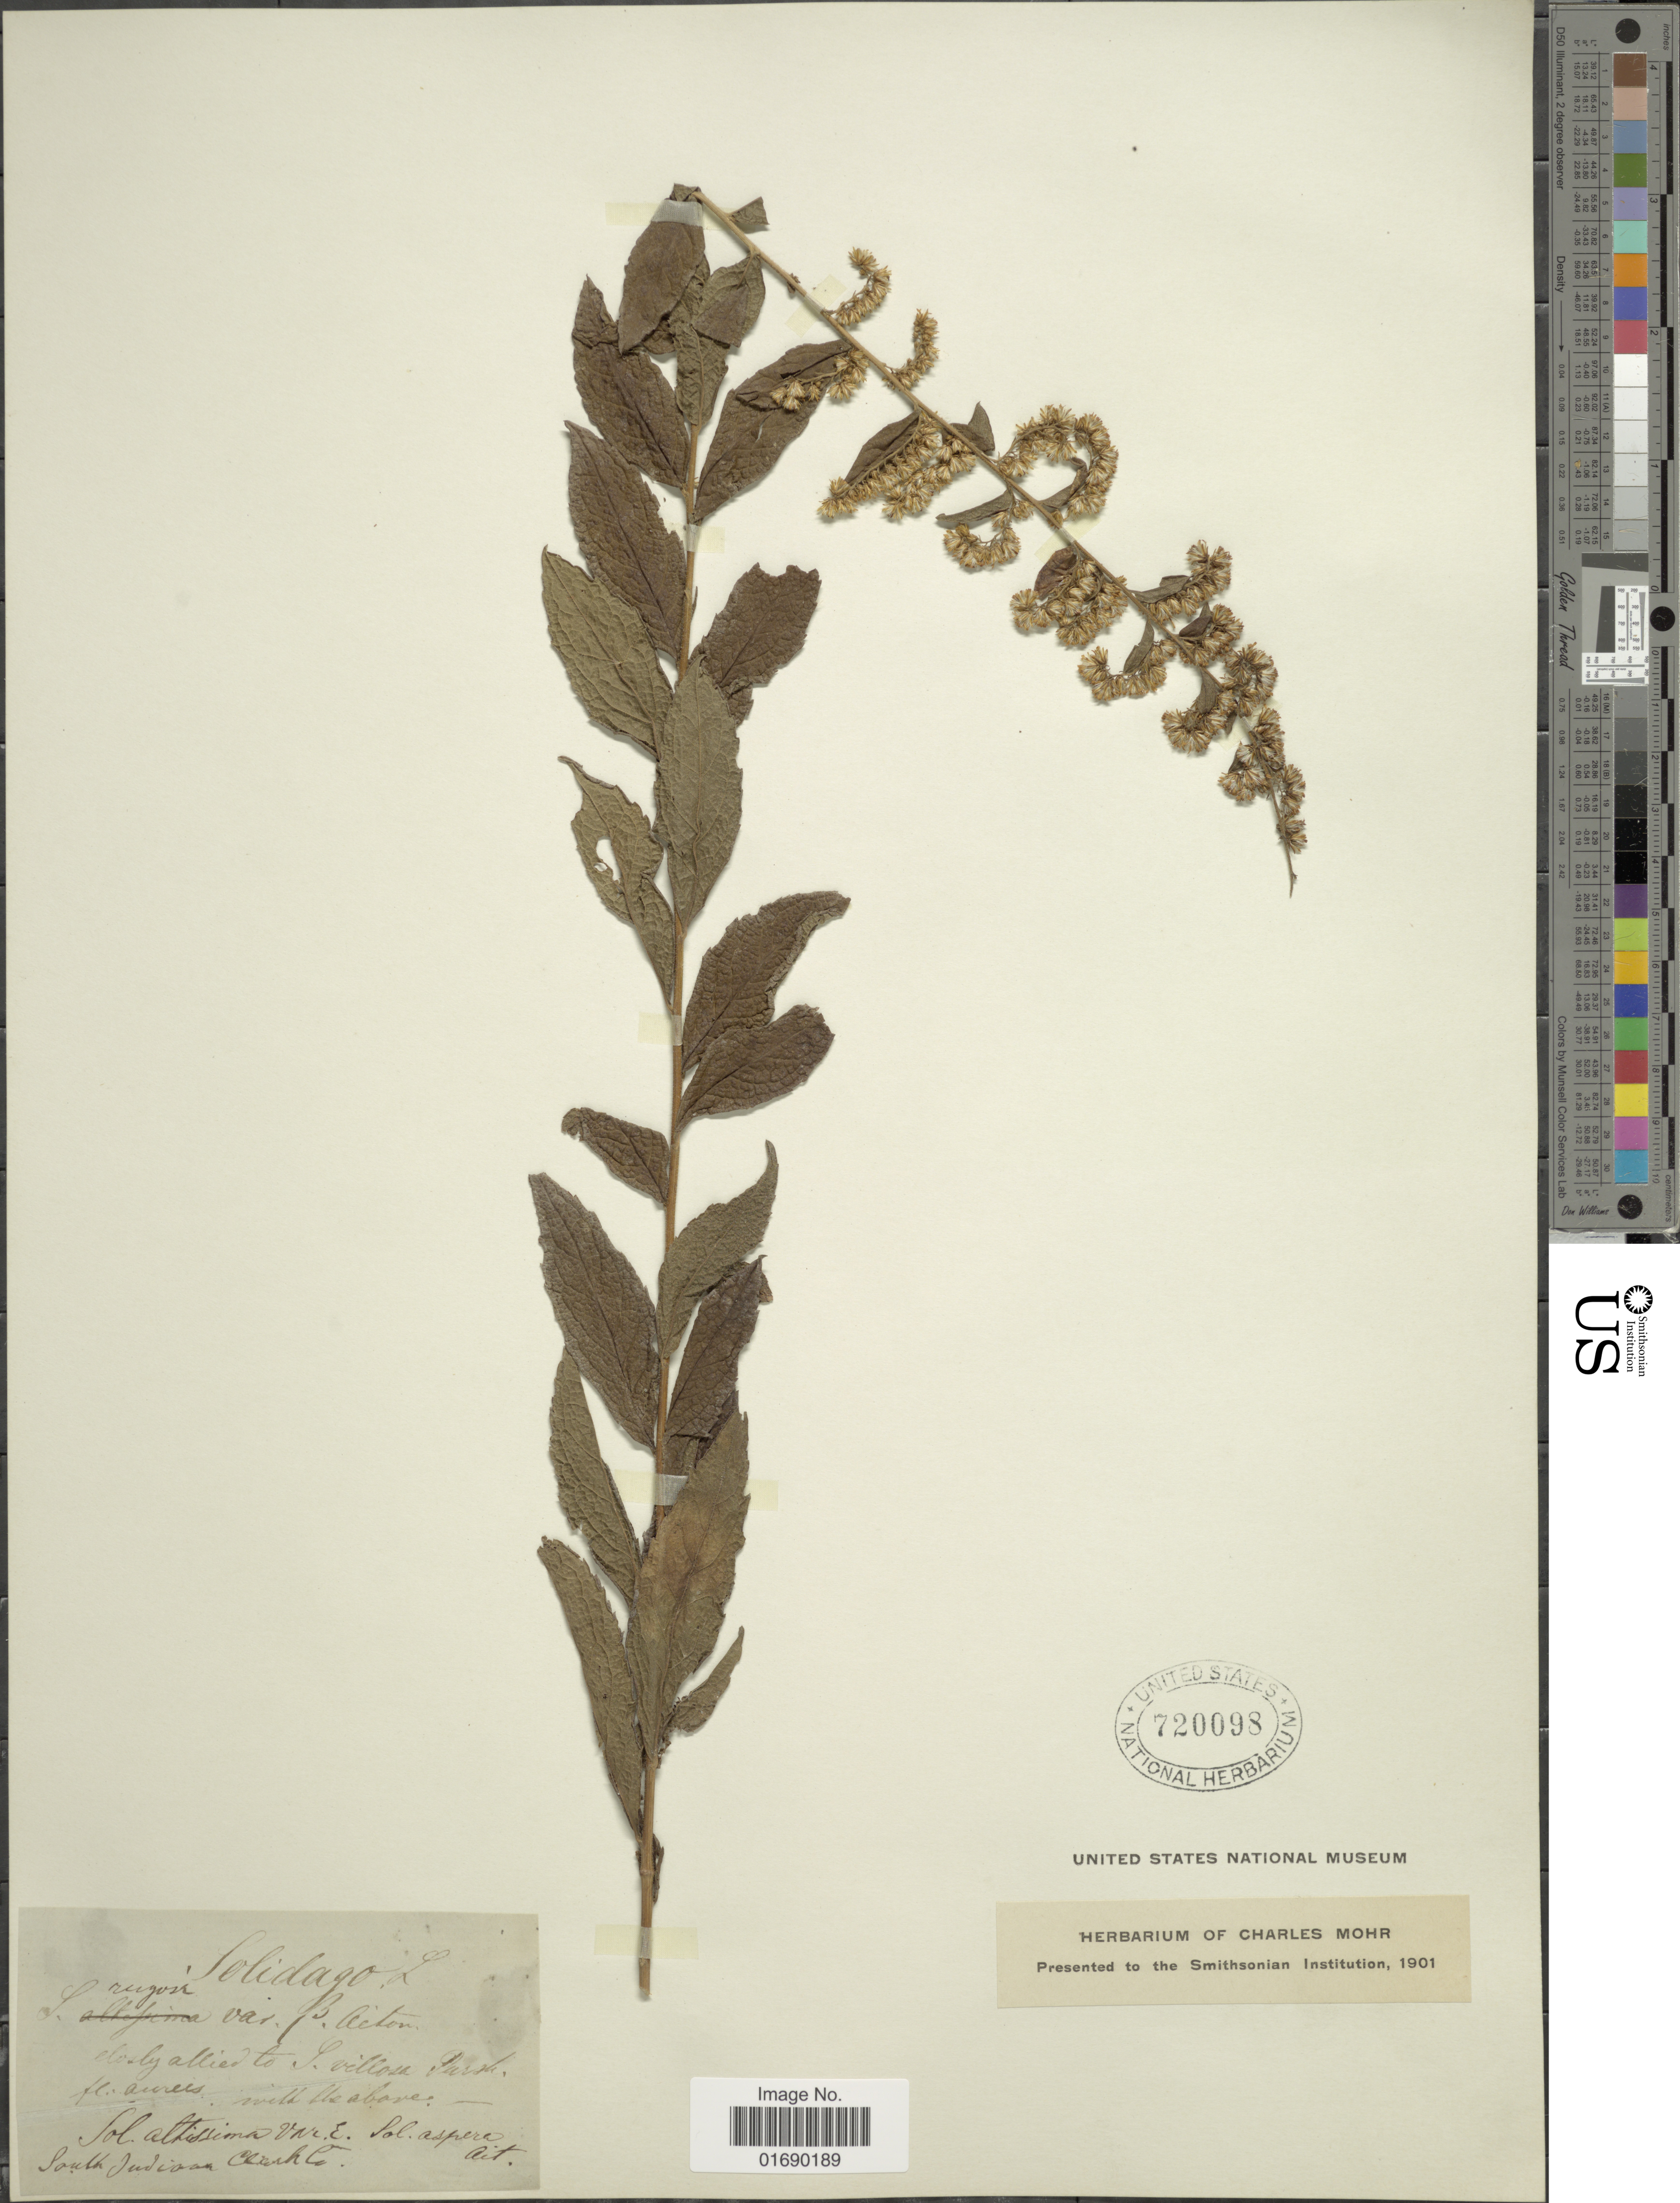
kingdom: Plantae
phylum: Tracheophyta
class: Magnoliopsida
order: Asterales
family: Asteraceae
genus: Solidago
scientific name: Solidago rugosa var. aspera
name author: (Aiton) Cronq.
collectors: ex herb. Charles Mohr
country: United States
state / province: Indiana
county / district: Clark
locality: South Indiana.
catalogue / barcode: US 720098